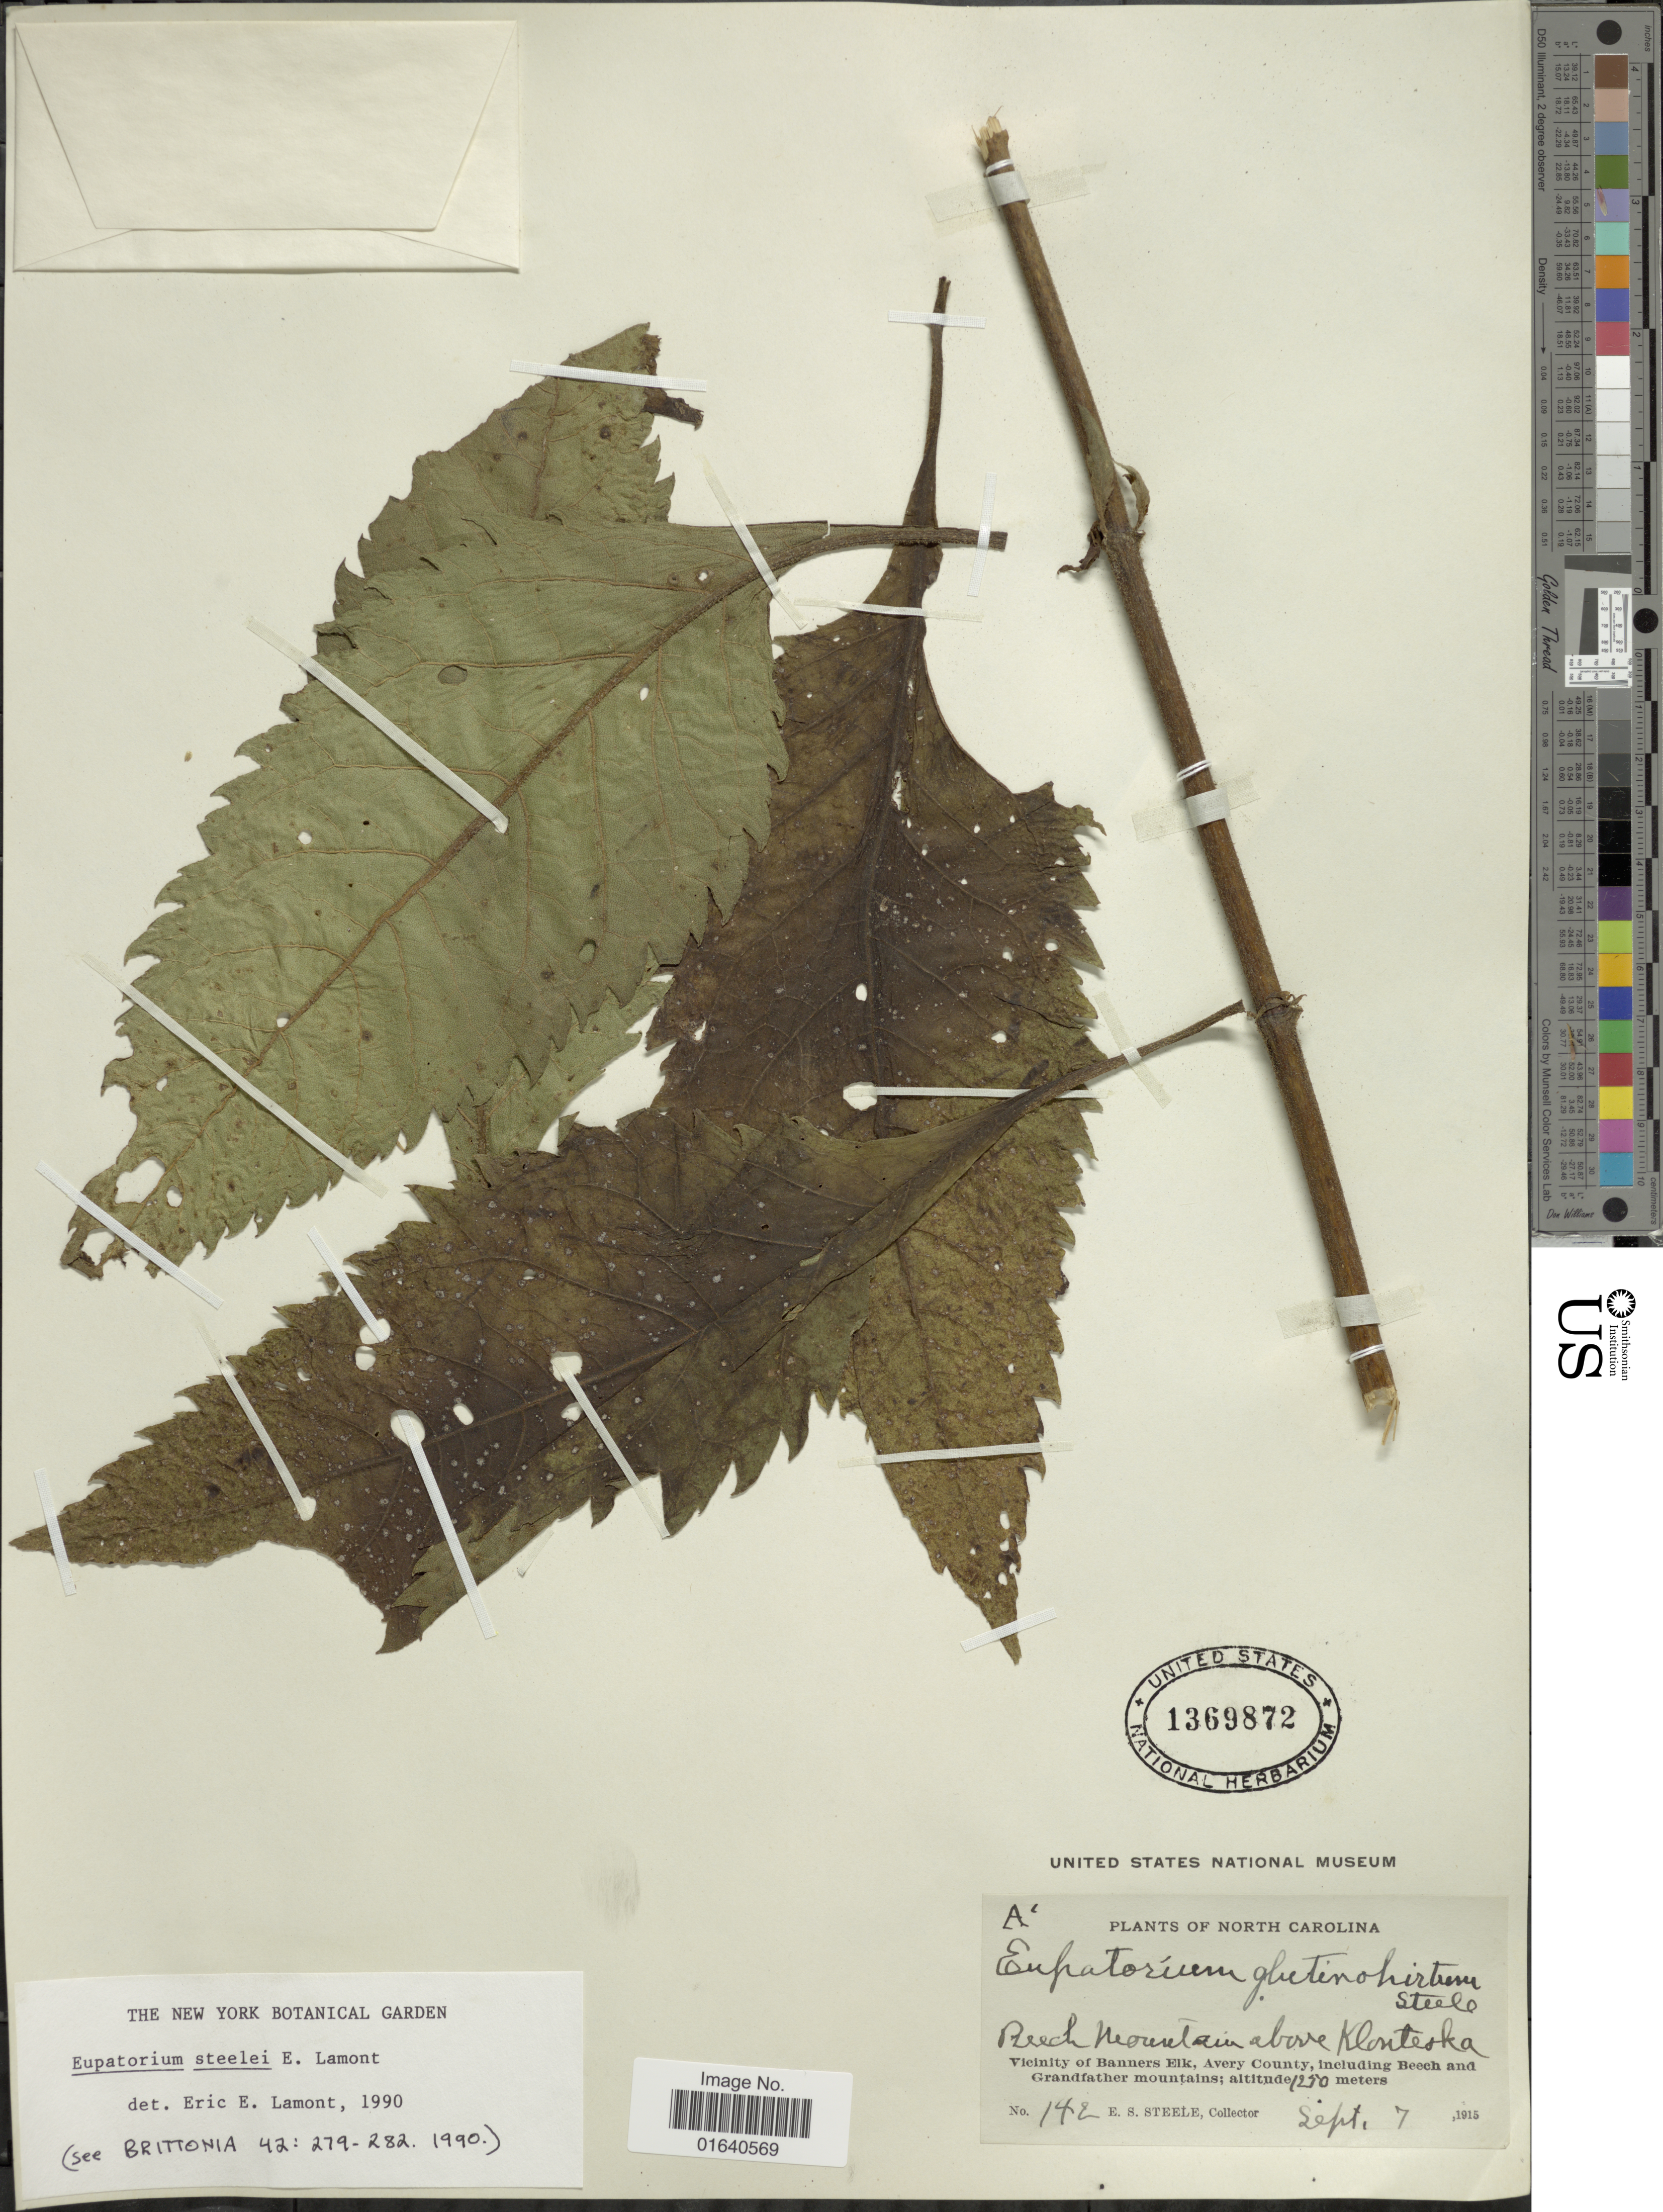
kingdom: Plantae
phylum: Tracheophyta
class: Magnoliopsida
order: Asterales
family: Asteraceae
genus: Eupatorium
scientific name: Eupatorium steelei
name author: E.E. Lamont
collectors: E. Steele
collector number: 142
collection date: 1915-09-07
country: United States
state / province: North Carolina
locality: Reech mountain above Klonteska, Vicinity of Banners Elk, Avery County, including Beech and Grandfather mountains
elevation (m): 1250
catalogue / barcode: US 1369872